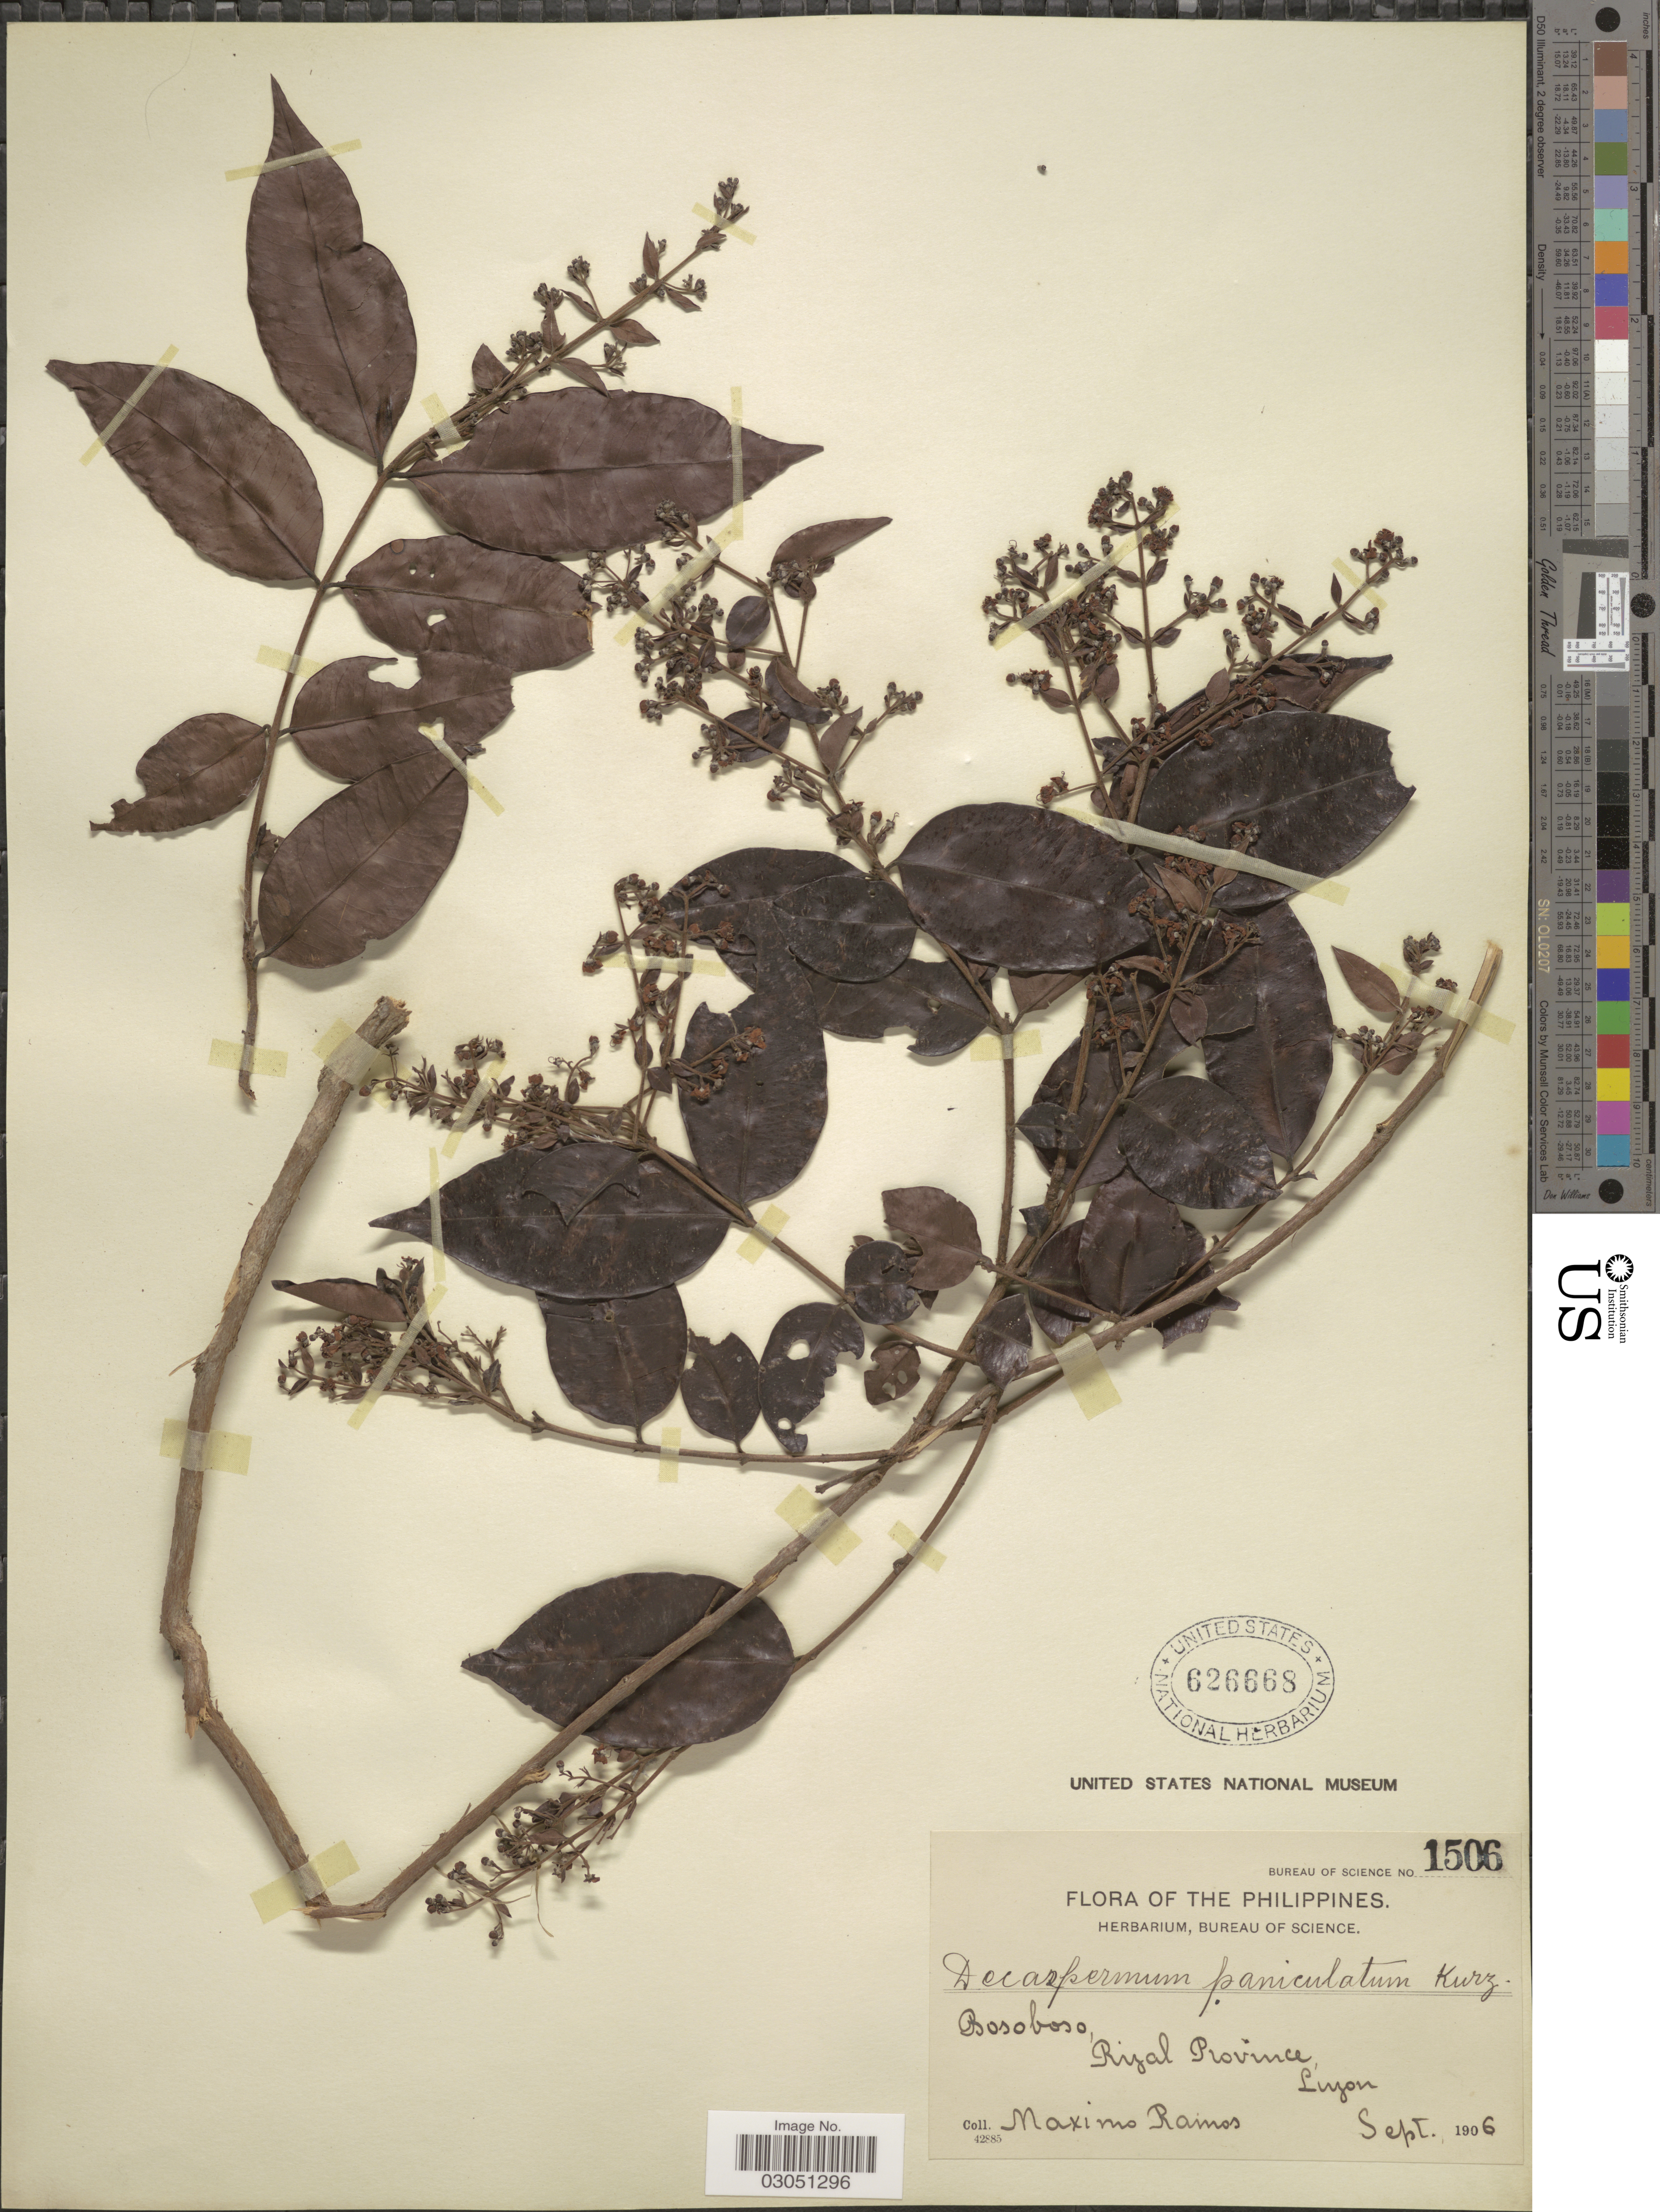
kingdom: Plantae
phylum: Tracheophyta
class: Magnoliopsida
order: Myrtales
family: Myrtaceae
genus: Decaspermum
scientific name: Decaspermum fruticosum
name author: J.R. Forst. & G. Forst.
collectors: M. Ramos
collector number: Bureau of science 1506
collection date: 1906-09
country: Philippines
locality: Bosoboso, Rizal Province, Luzon.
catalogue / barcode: US 626668